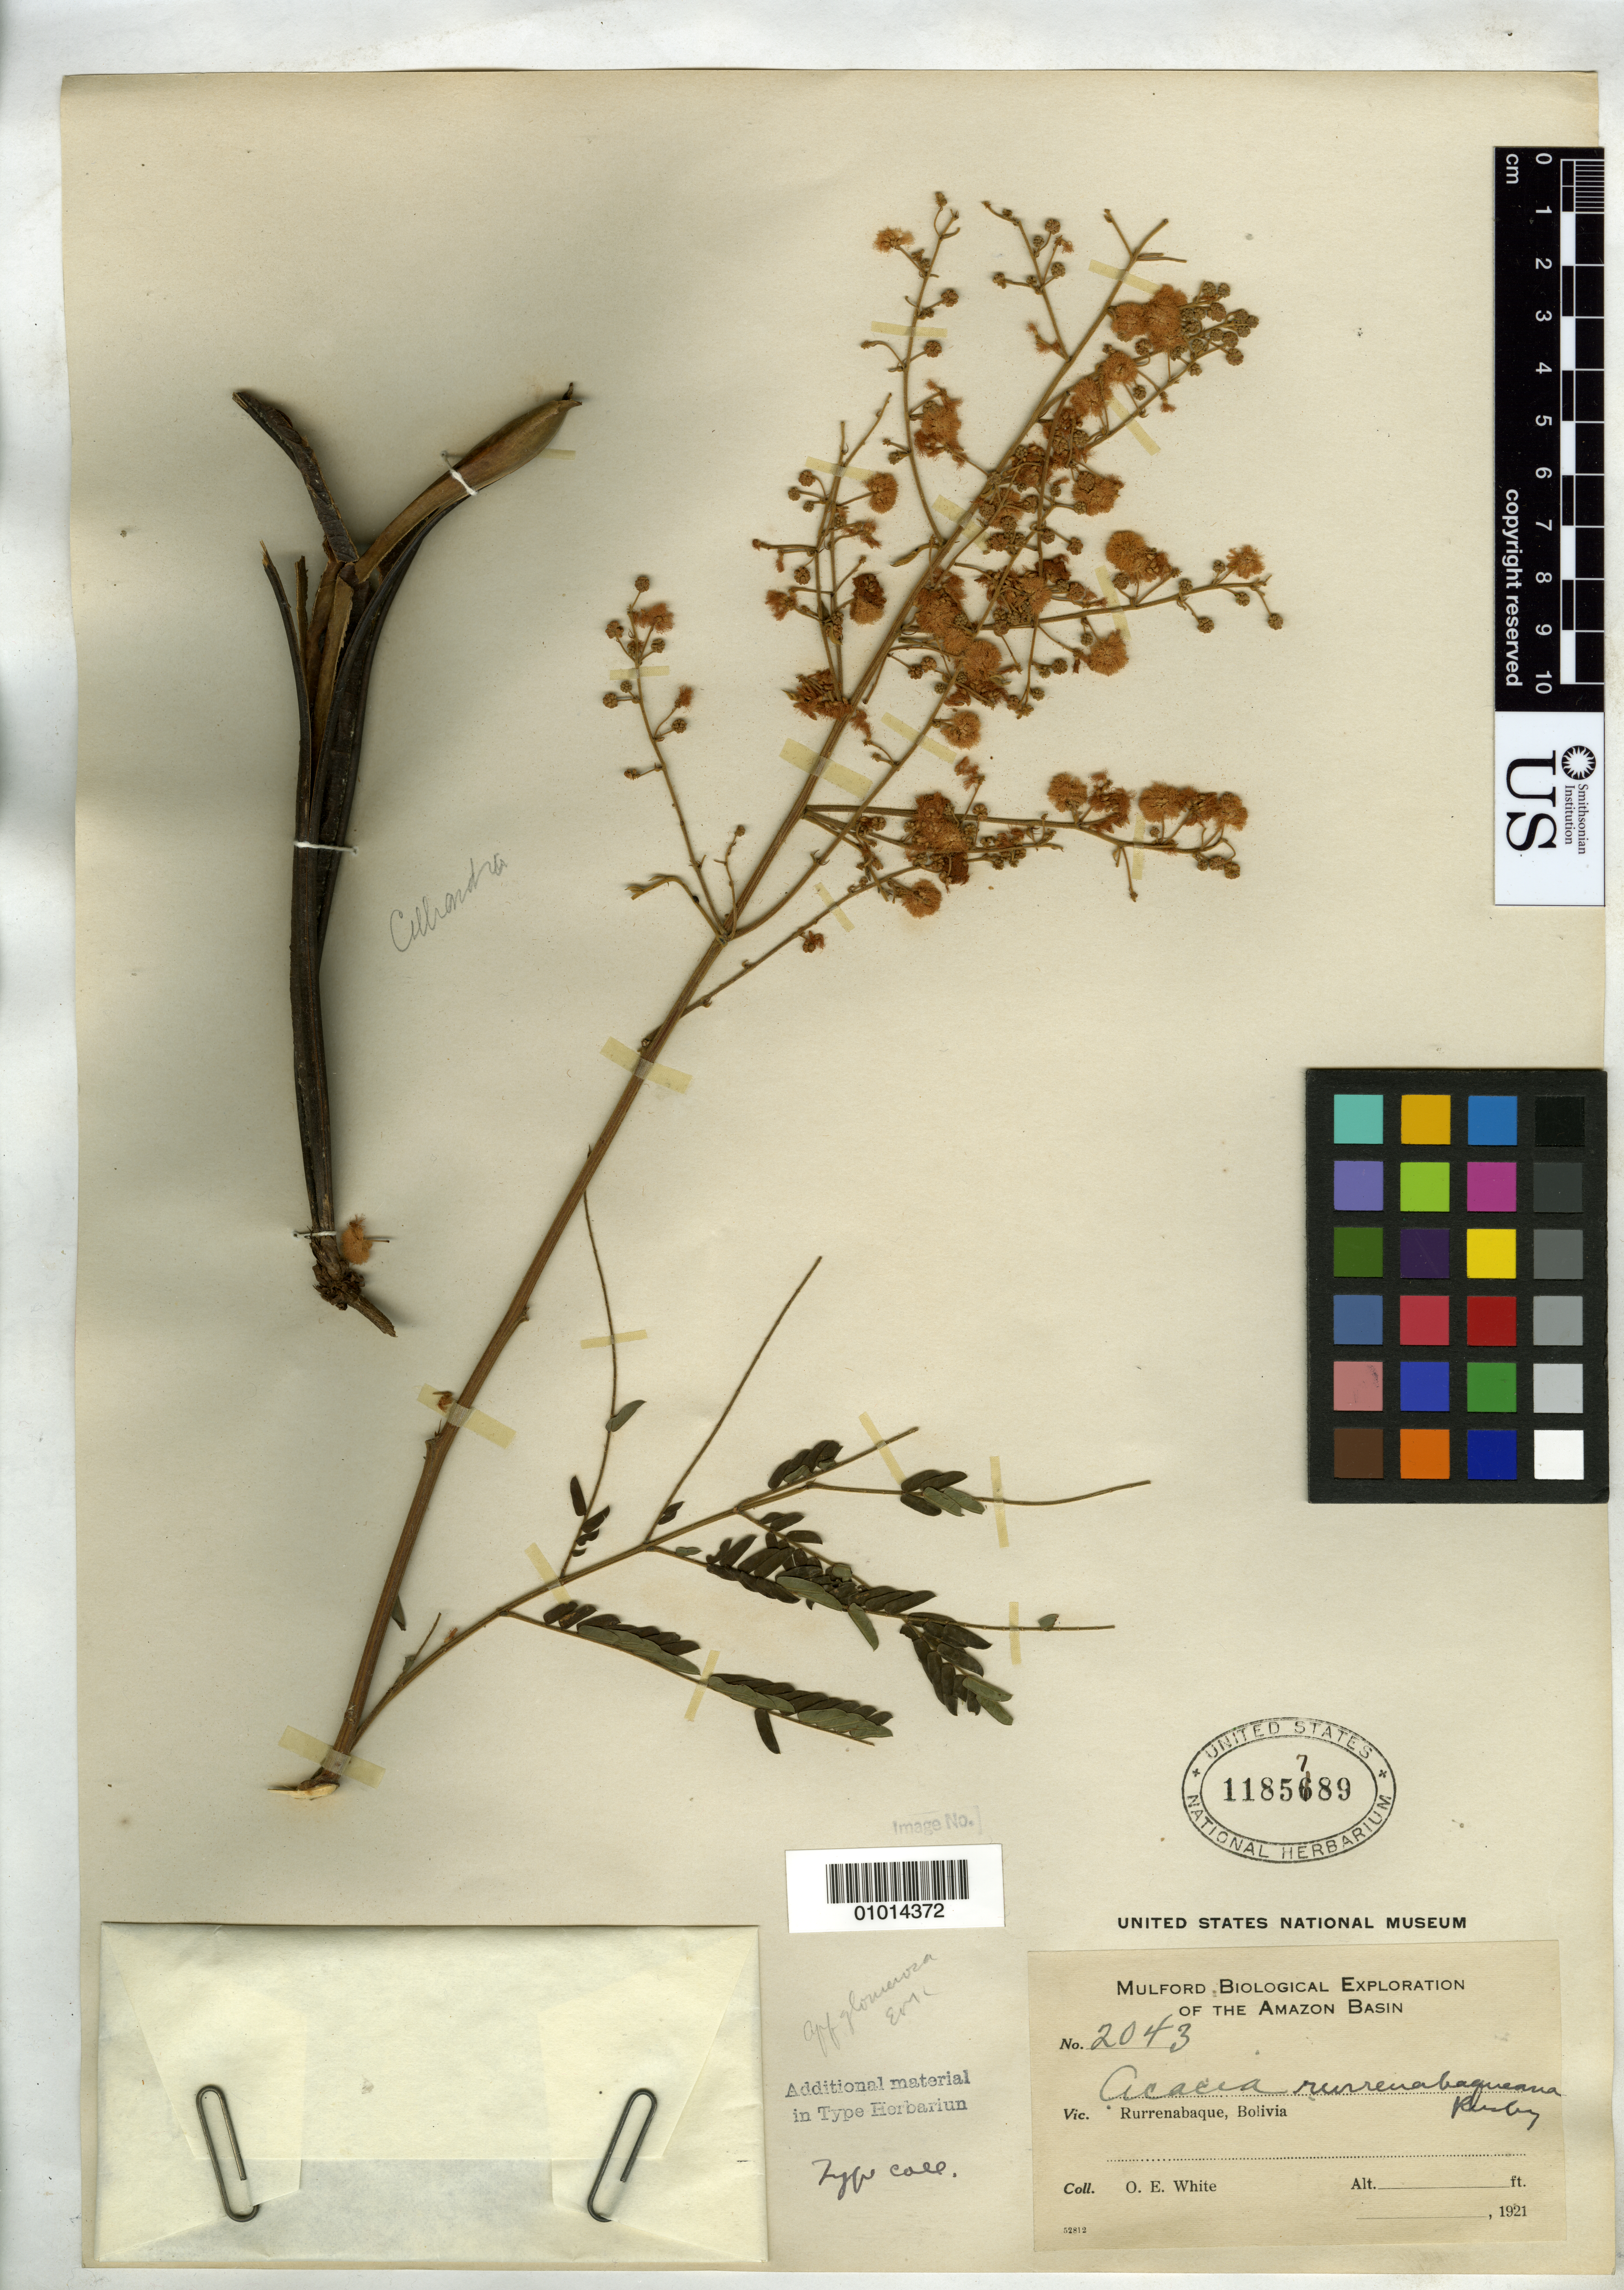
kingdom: Plantae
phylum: Tracheophyta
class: Magnoliopsida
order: Fabales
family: Fabaceae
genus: Acacia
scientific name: Acacia rurrenabaqueana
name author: Rusby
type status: Isotype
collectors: O. E. White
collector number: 2043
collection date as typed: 1921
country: Bolivia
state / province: Beni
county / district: José Ballivián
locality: Rurrenabaque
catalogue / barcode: US 1185789